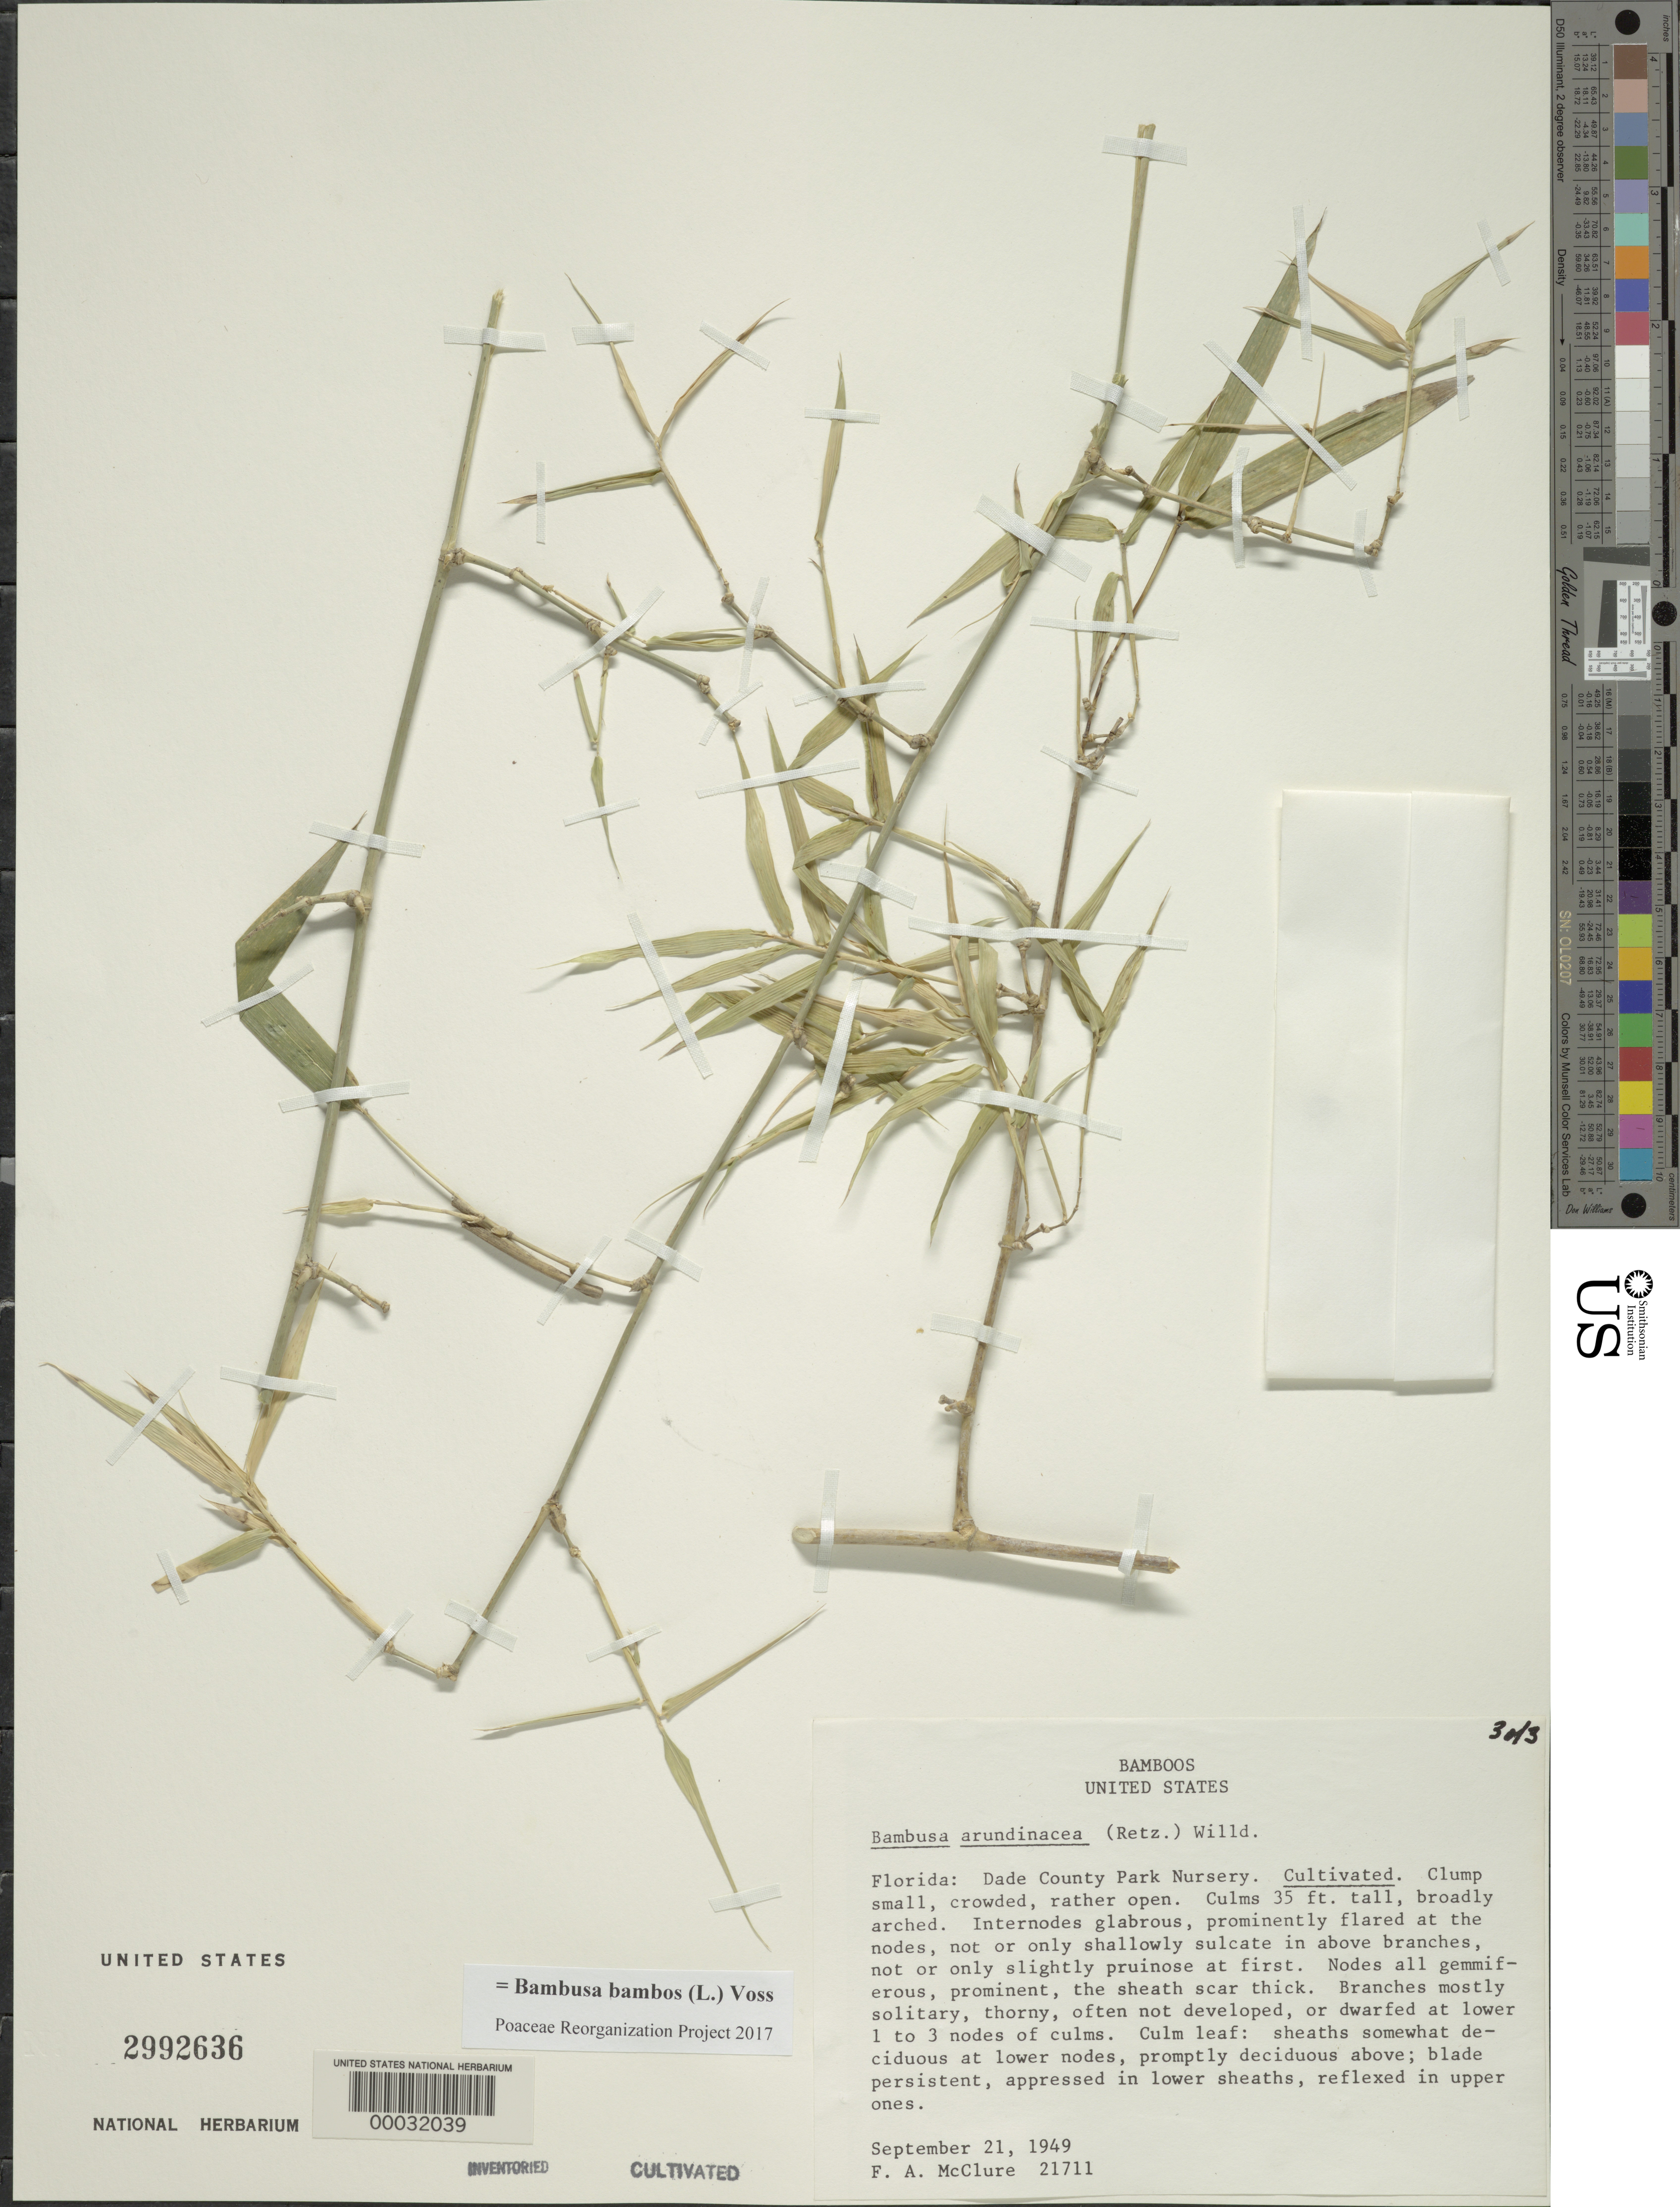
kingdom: Plantae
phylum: Tracheophyta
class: Liliopsida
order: Poales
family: Poaceae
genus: Bambusa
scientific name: Bambusa bambos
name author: (L.) Voss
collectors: F. A. McClure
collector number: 21711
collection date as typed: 21 Sep 1949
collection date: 1949-09-21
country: United States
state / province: Florida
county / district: Dade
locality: Dade county park nursery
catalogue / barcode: US 2992636